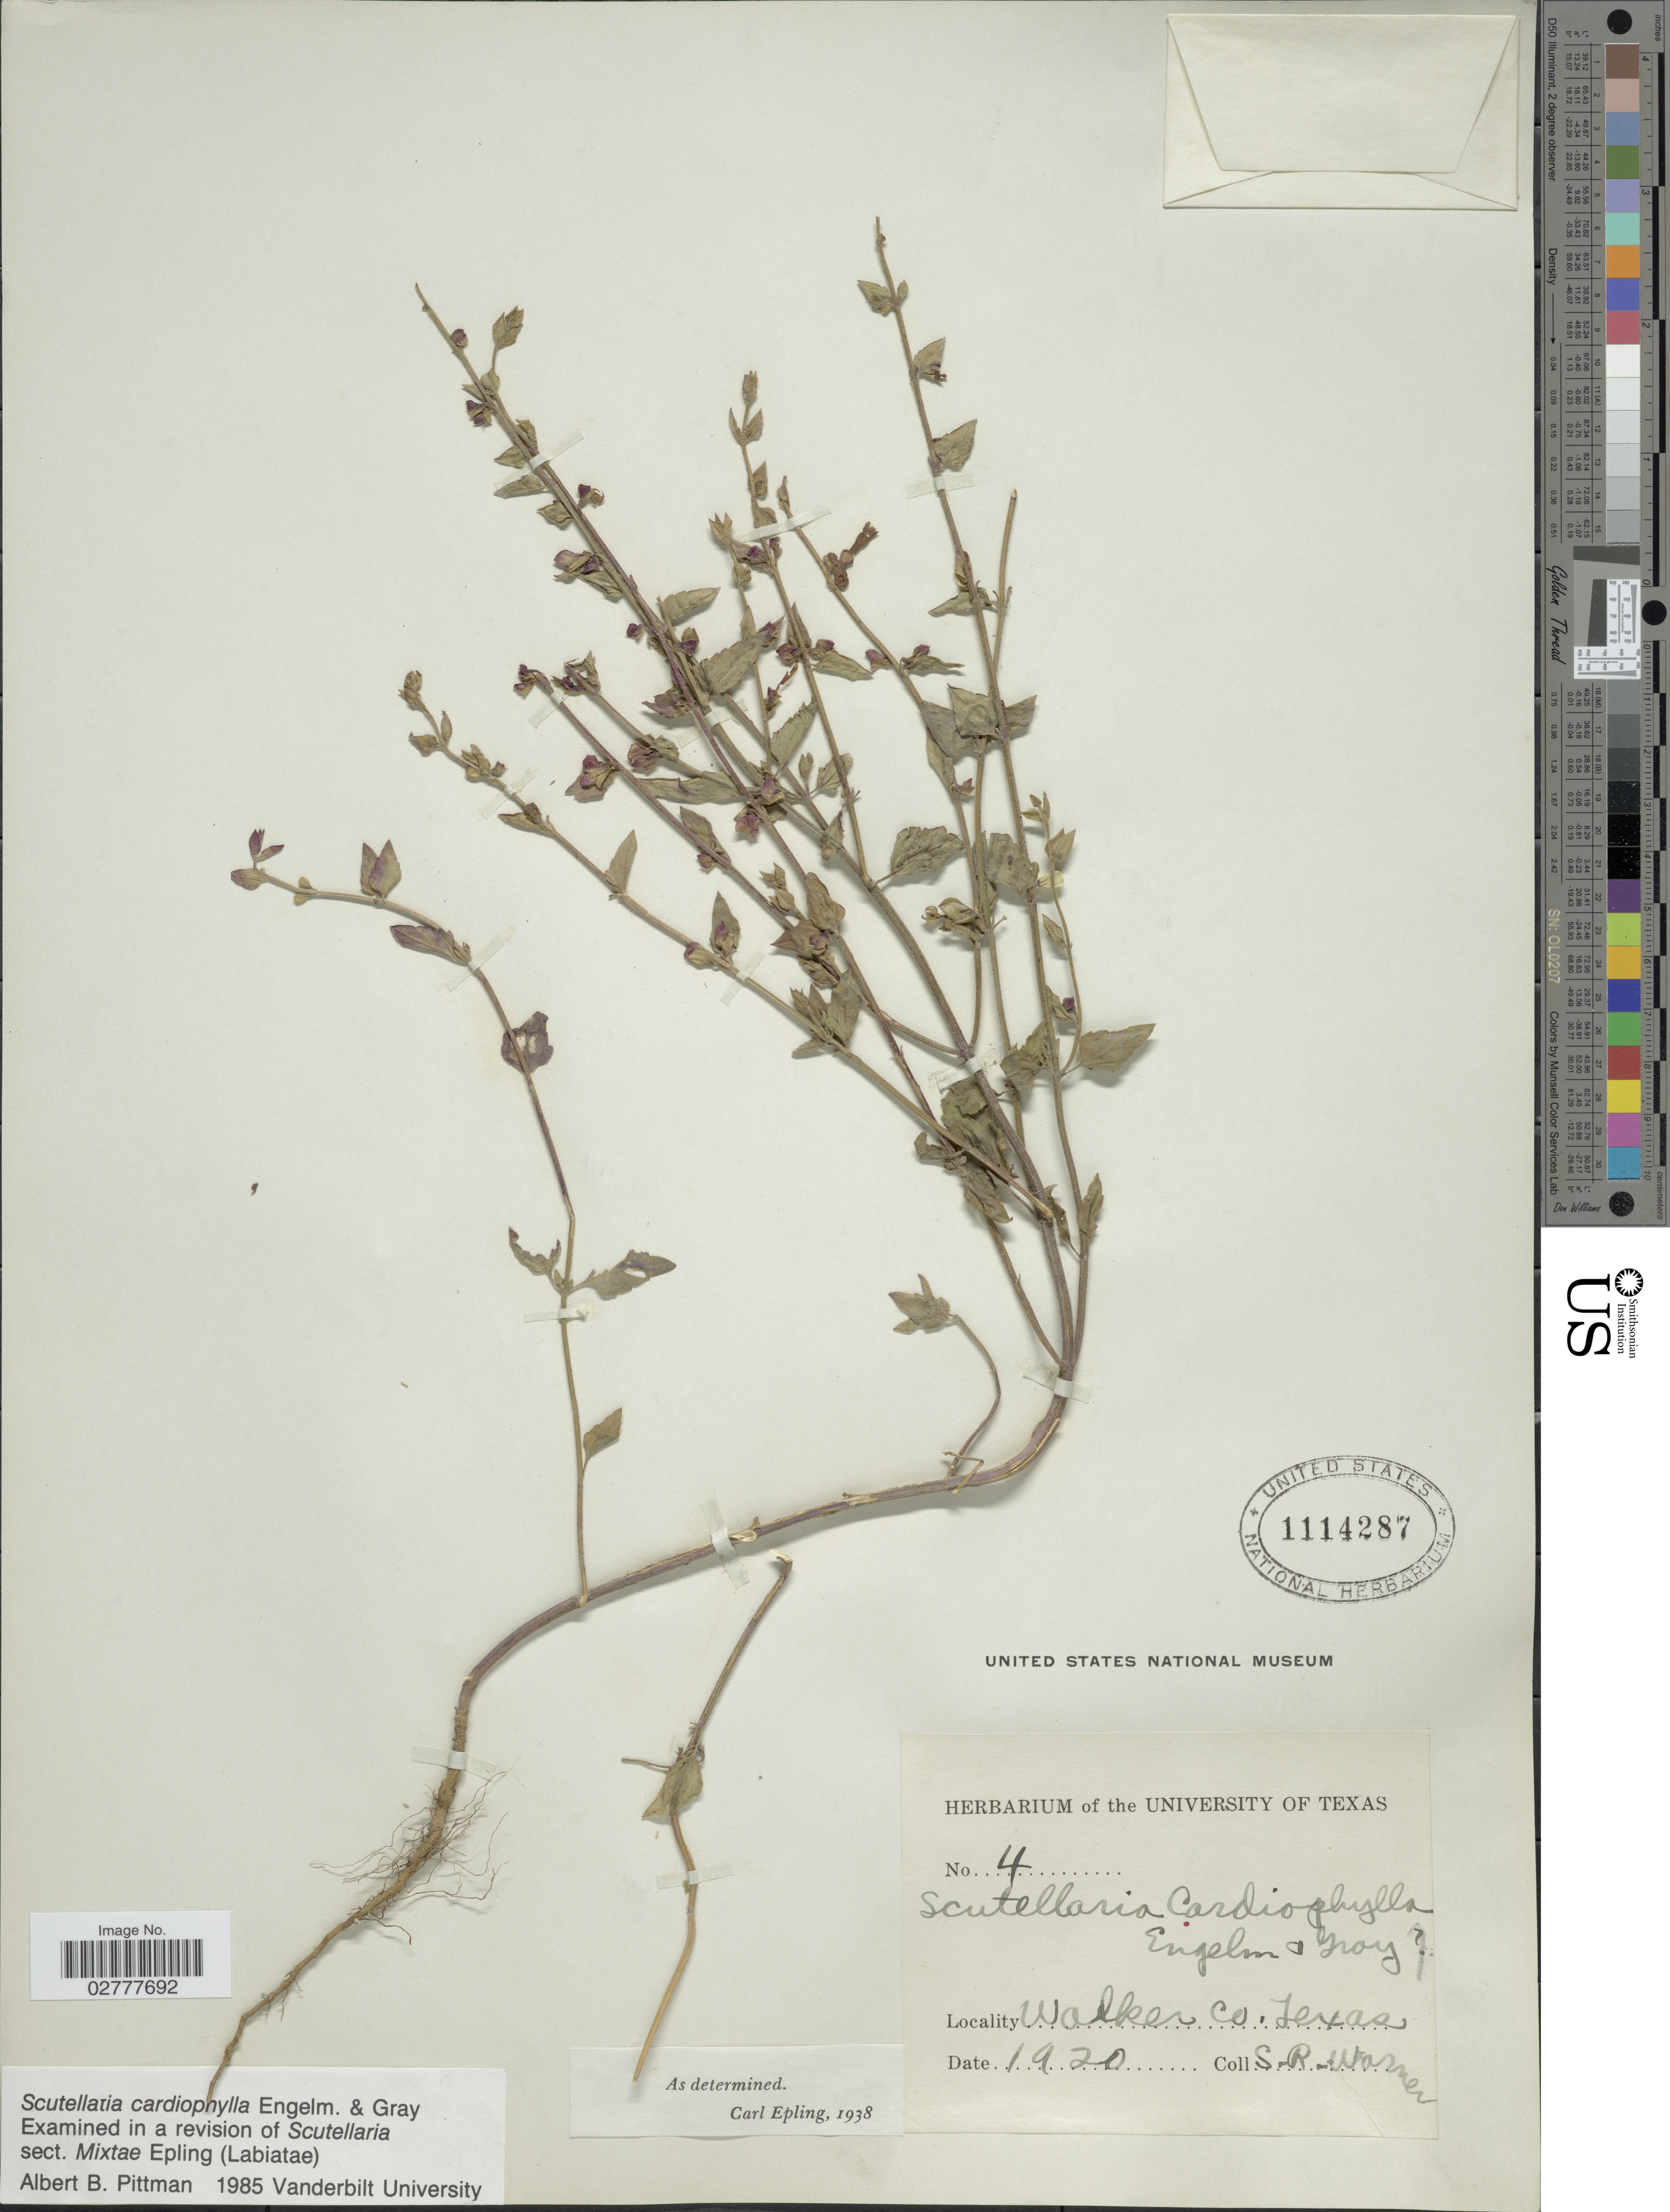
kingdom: Plantae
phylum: Tracheophyta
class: Magnoliopsida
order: Lamiales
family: Lamiaceae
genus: Scutellaria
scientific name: Scutellaria cardiophylla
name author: Engelm. & A. Gray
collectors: S. Warner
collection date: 1920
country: United States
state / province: Texas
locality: Walker Co.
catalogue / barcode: US 1114287